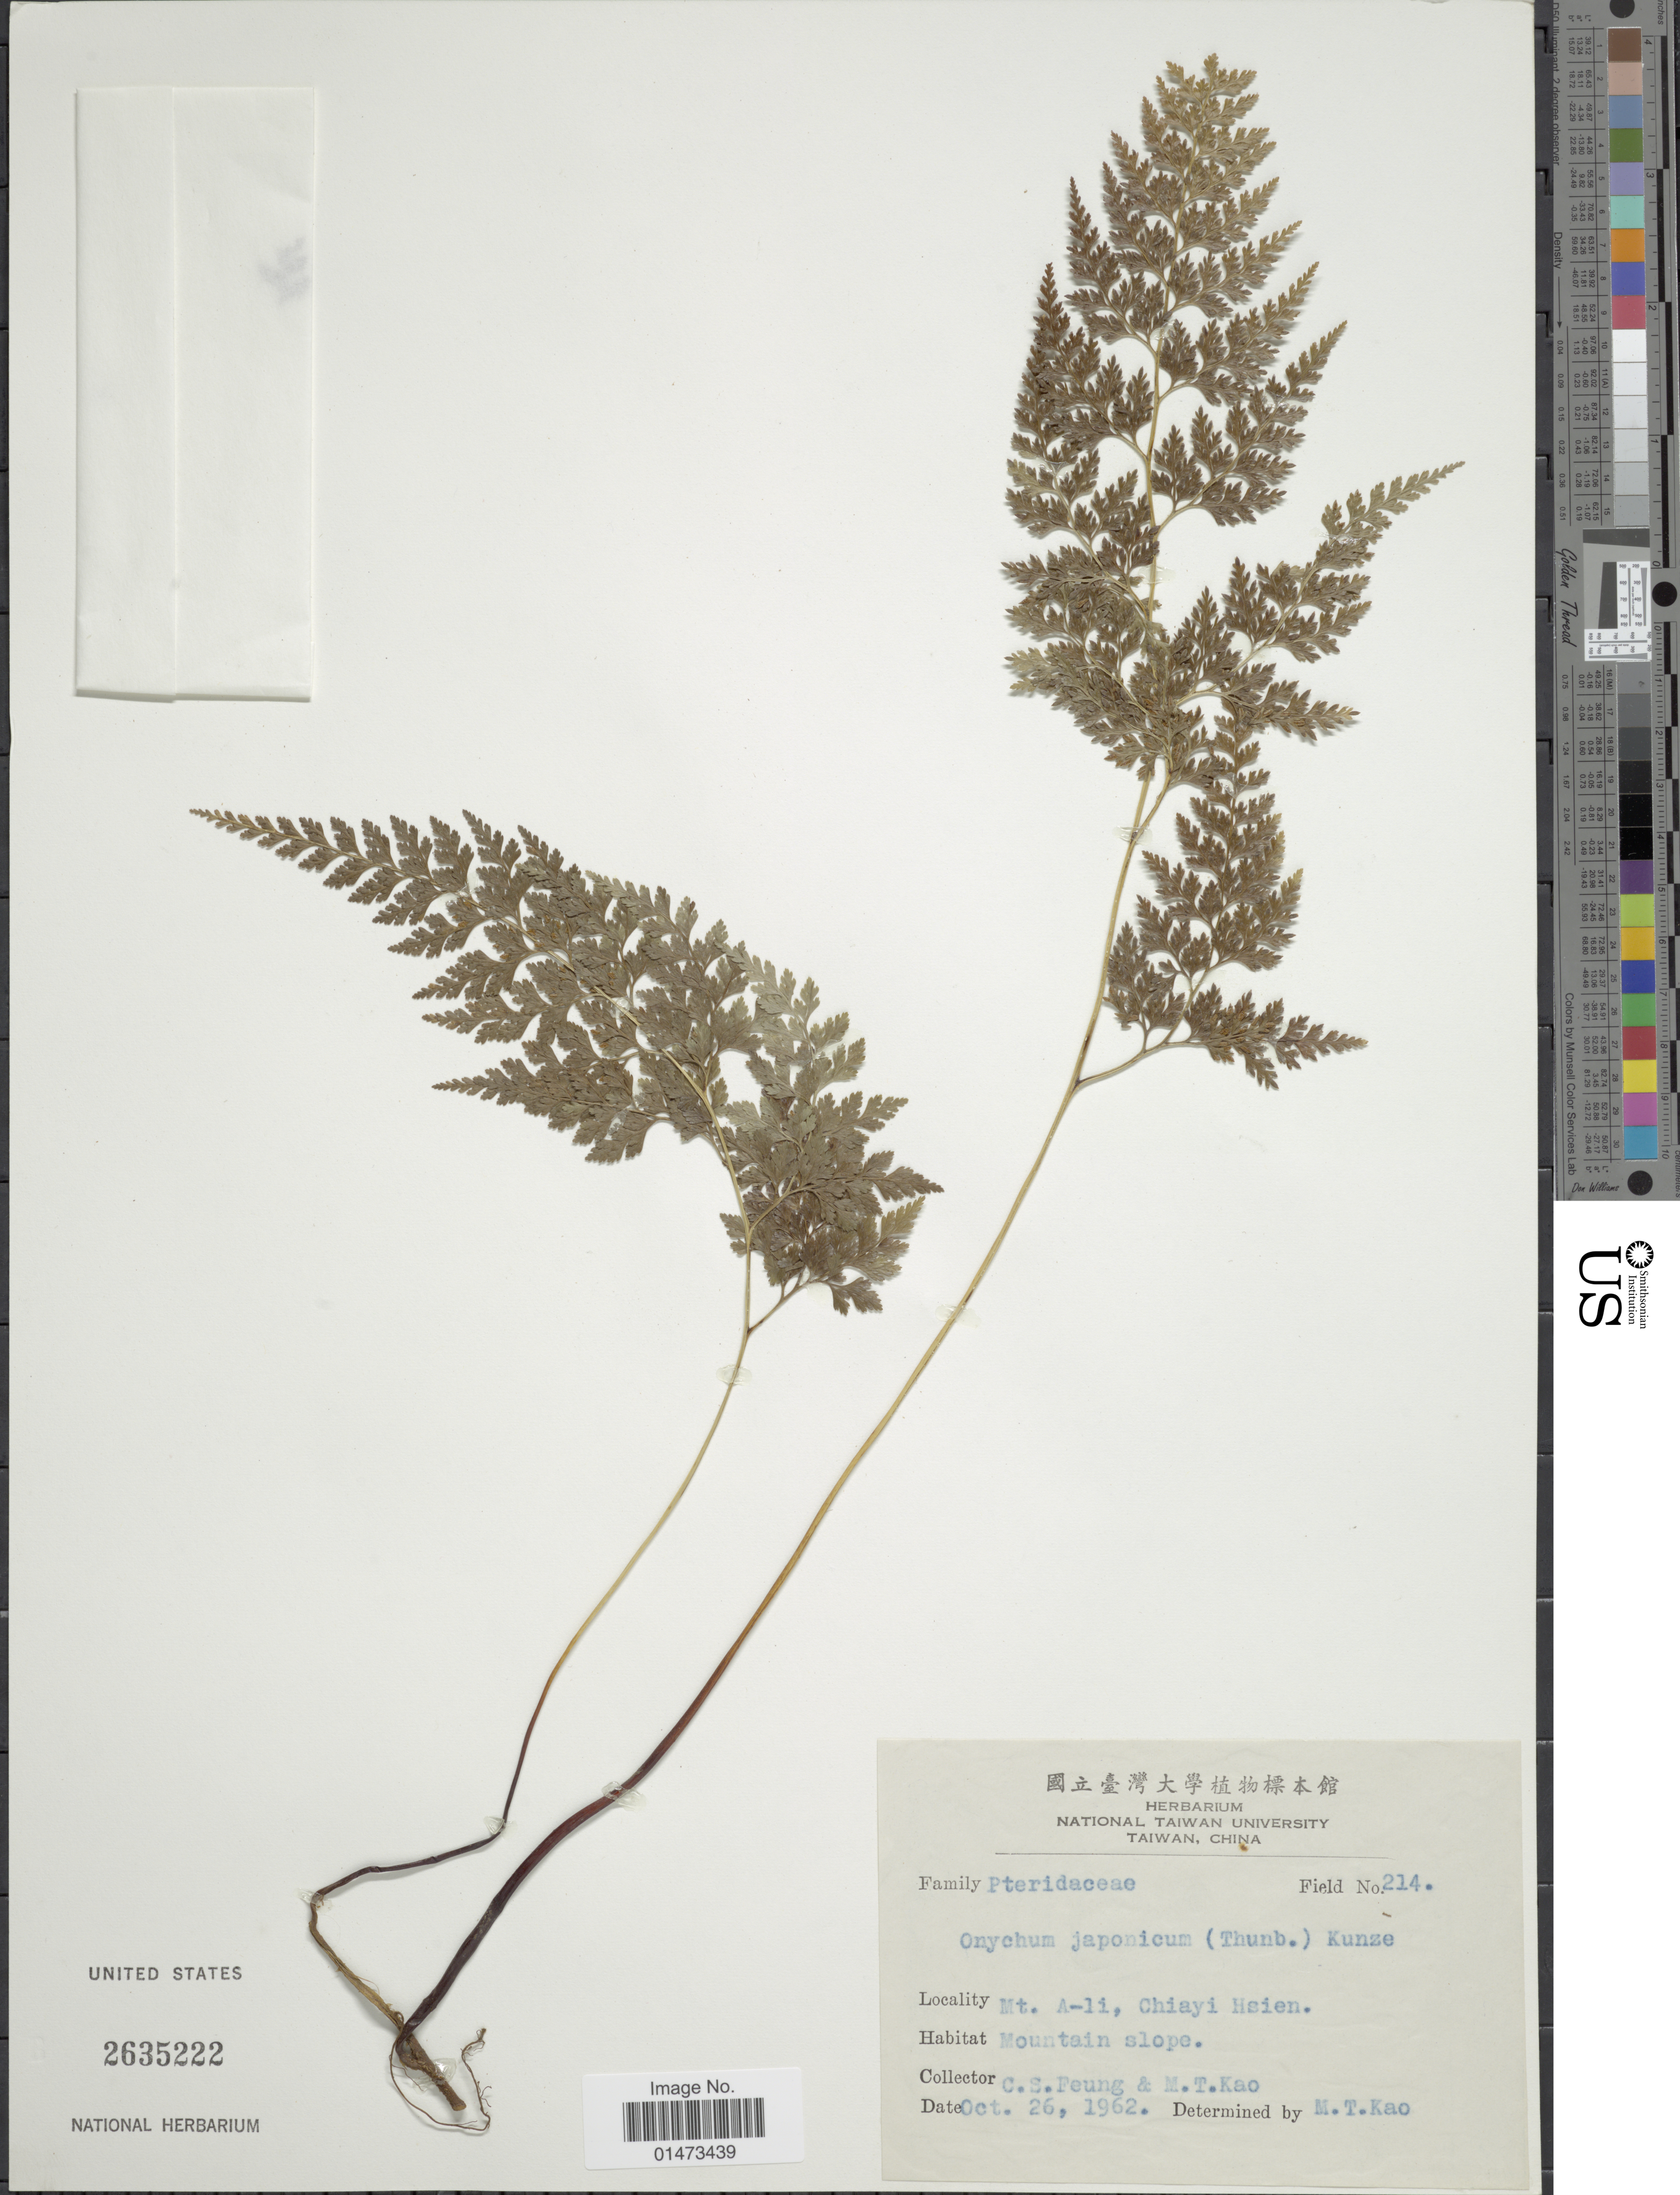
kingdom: Plantae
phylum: Tracheophyta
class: Polypodiopsida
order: Polypodiales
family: Pteridaceae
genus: Onychium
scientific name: Onychium japonicum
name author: (Thunb.) Kunze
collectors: C. Feung & M. T. Kao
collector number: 214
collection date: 1962-10-26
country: Taiwan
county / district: Chiayi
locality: Mt. A-li, Chiayi Hsien.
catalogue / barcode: US 2635222